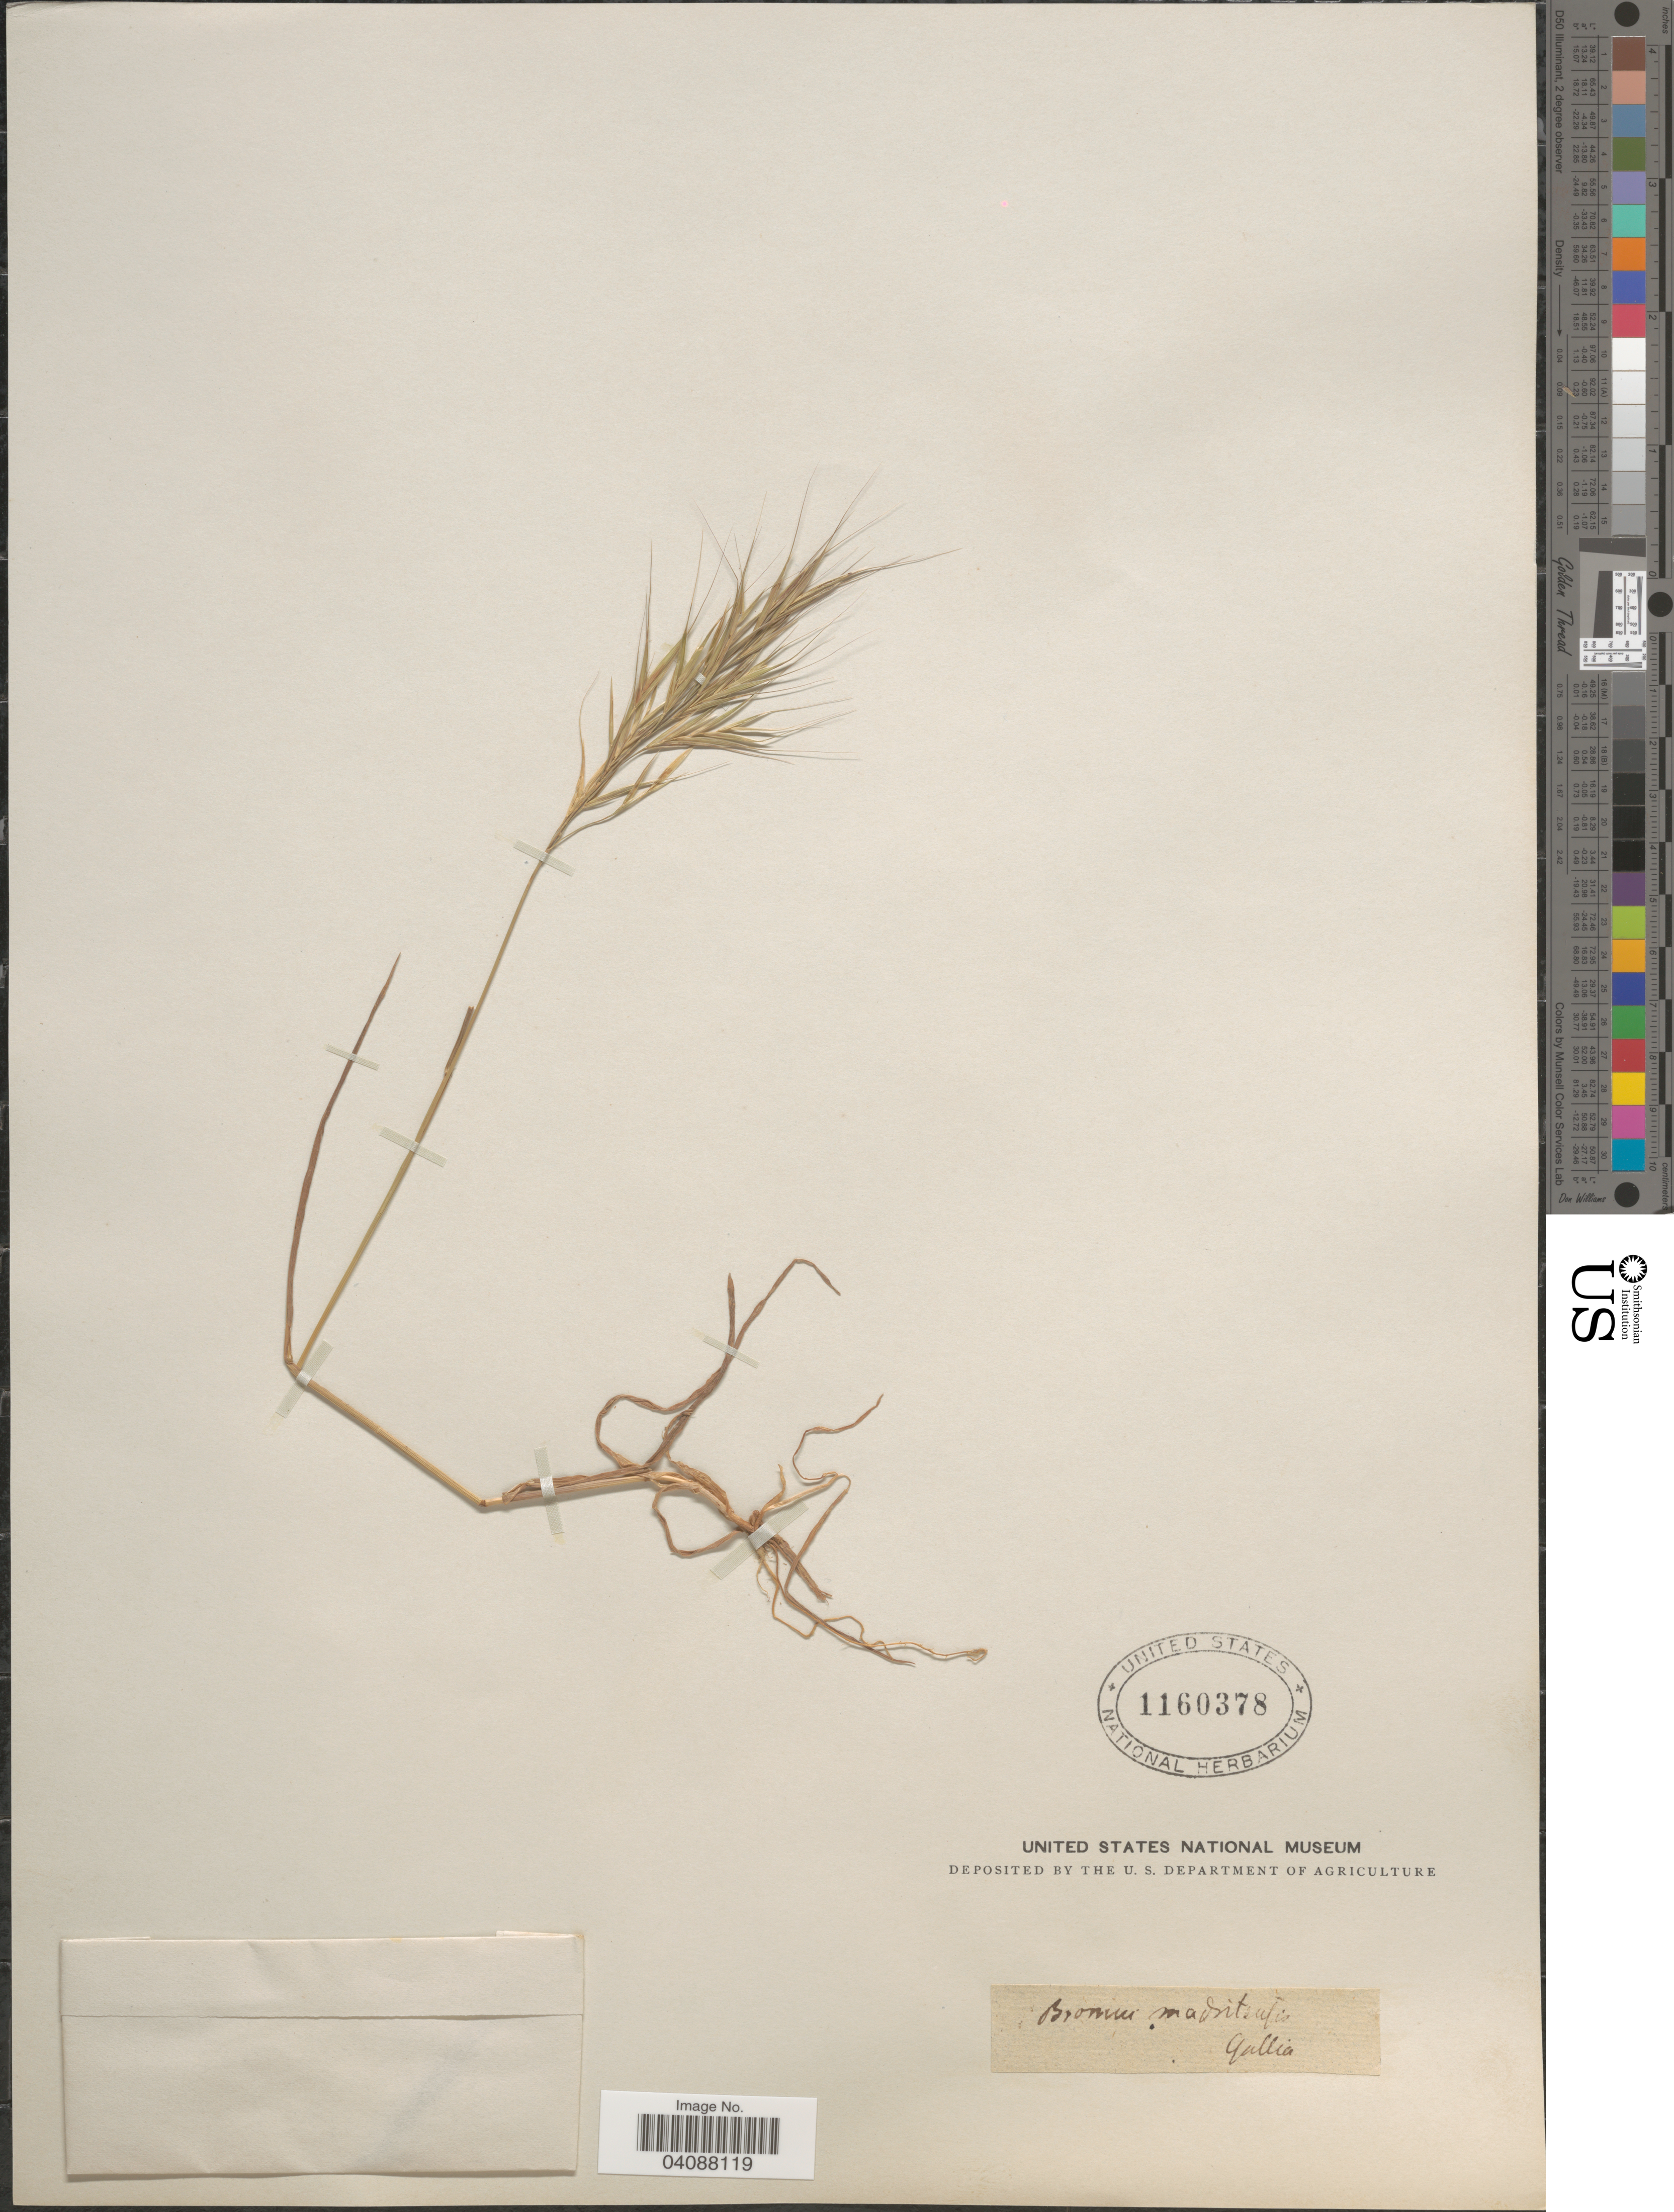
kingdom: Plantae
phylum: Tracheophyta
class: Liliopsida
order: Poales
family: Poaceae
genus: Bromus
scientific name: Bromus madritensis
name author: L.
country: France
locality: Gallia.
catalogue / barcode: US 1160378